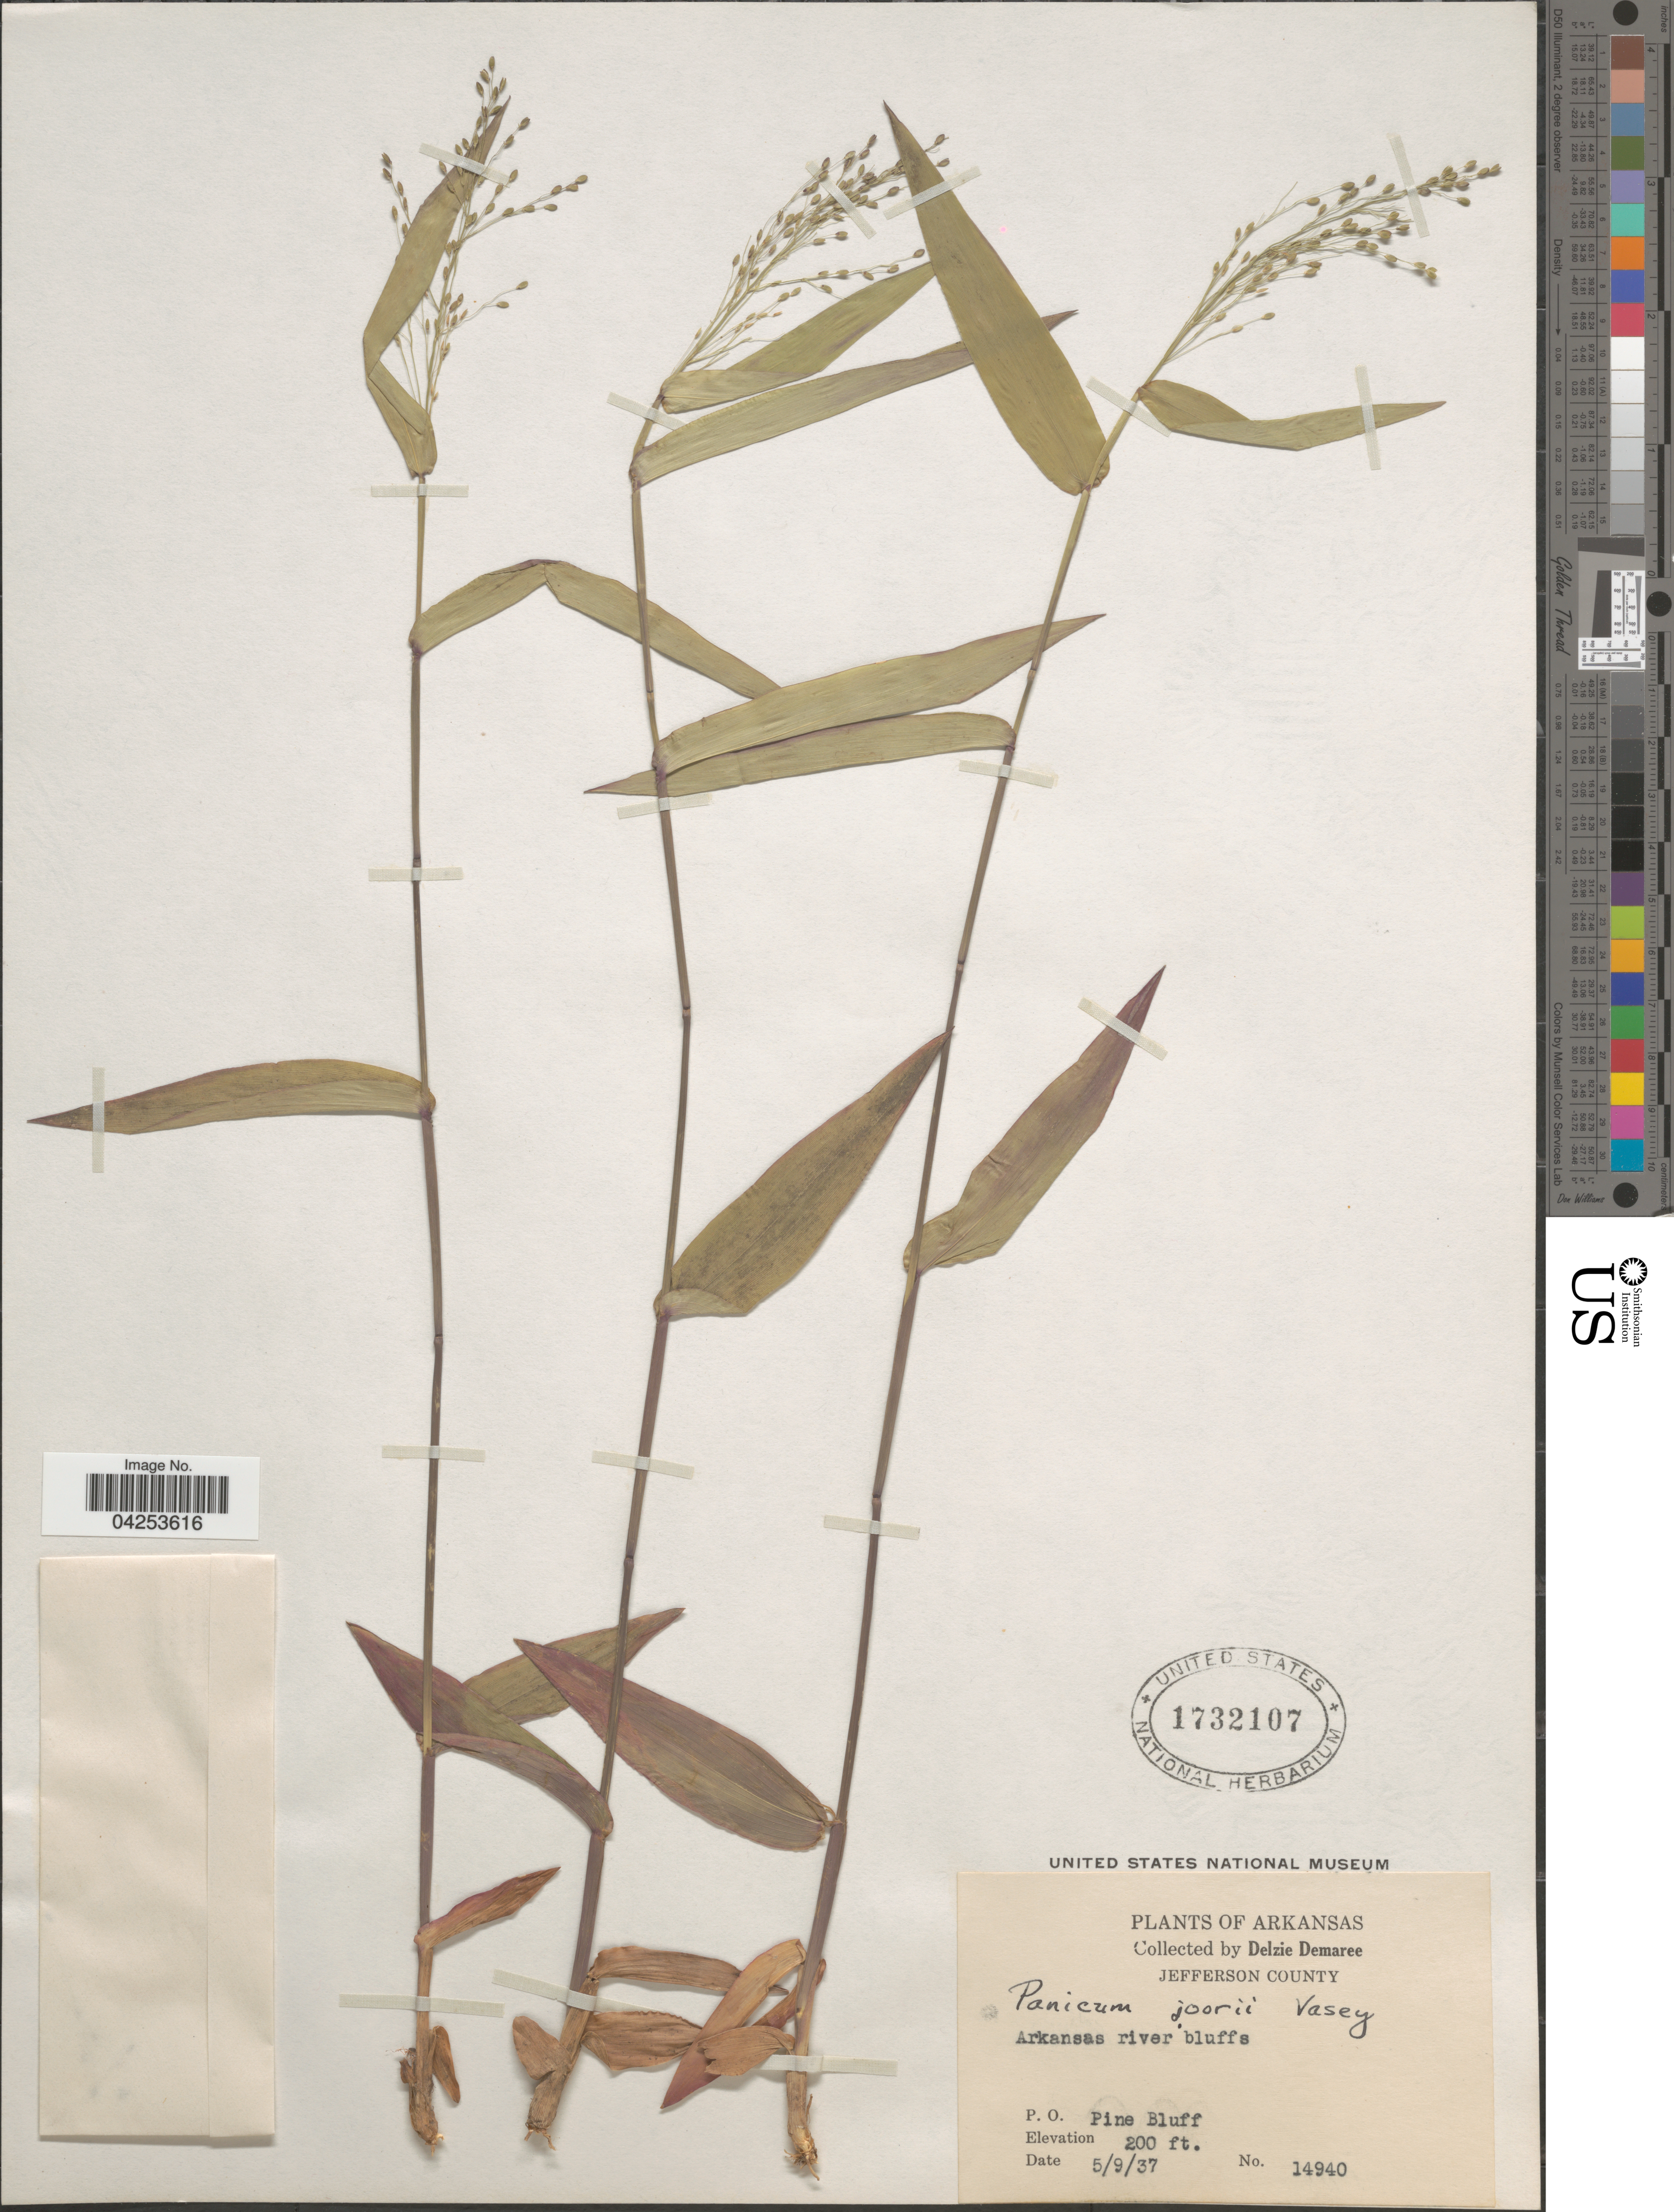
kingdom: Plantae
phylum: Tracheophyta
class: Liliopsida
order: Poales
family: Poaceae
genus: Dichanthelium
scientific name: Dichanthelium commutatum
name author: (Schult.) Gould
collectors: D. Demaree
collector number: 14940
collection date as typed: Transcribed d/m/y: 9/5/37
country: United States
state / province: Arkansas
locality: Jefferson County. Arkansas river bluffs. P. O. Pine Bluff.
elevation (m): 61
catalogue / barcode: US 1732107